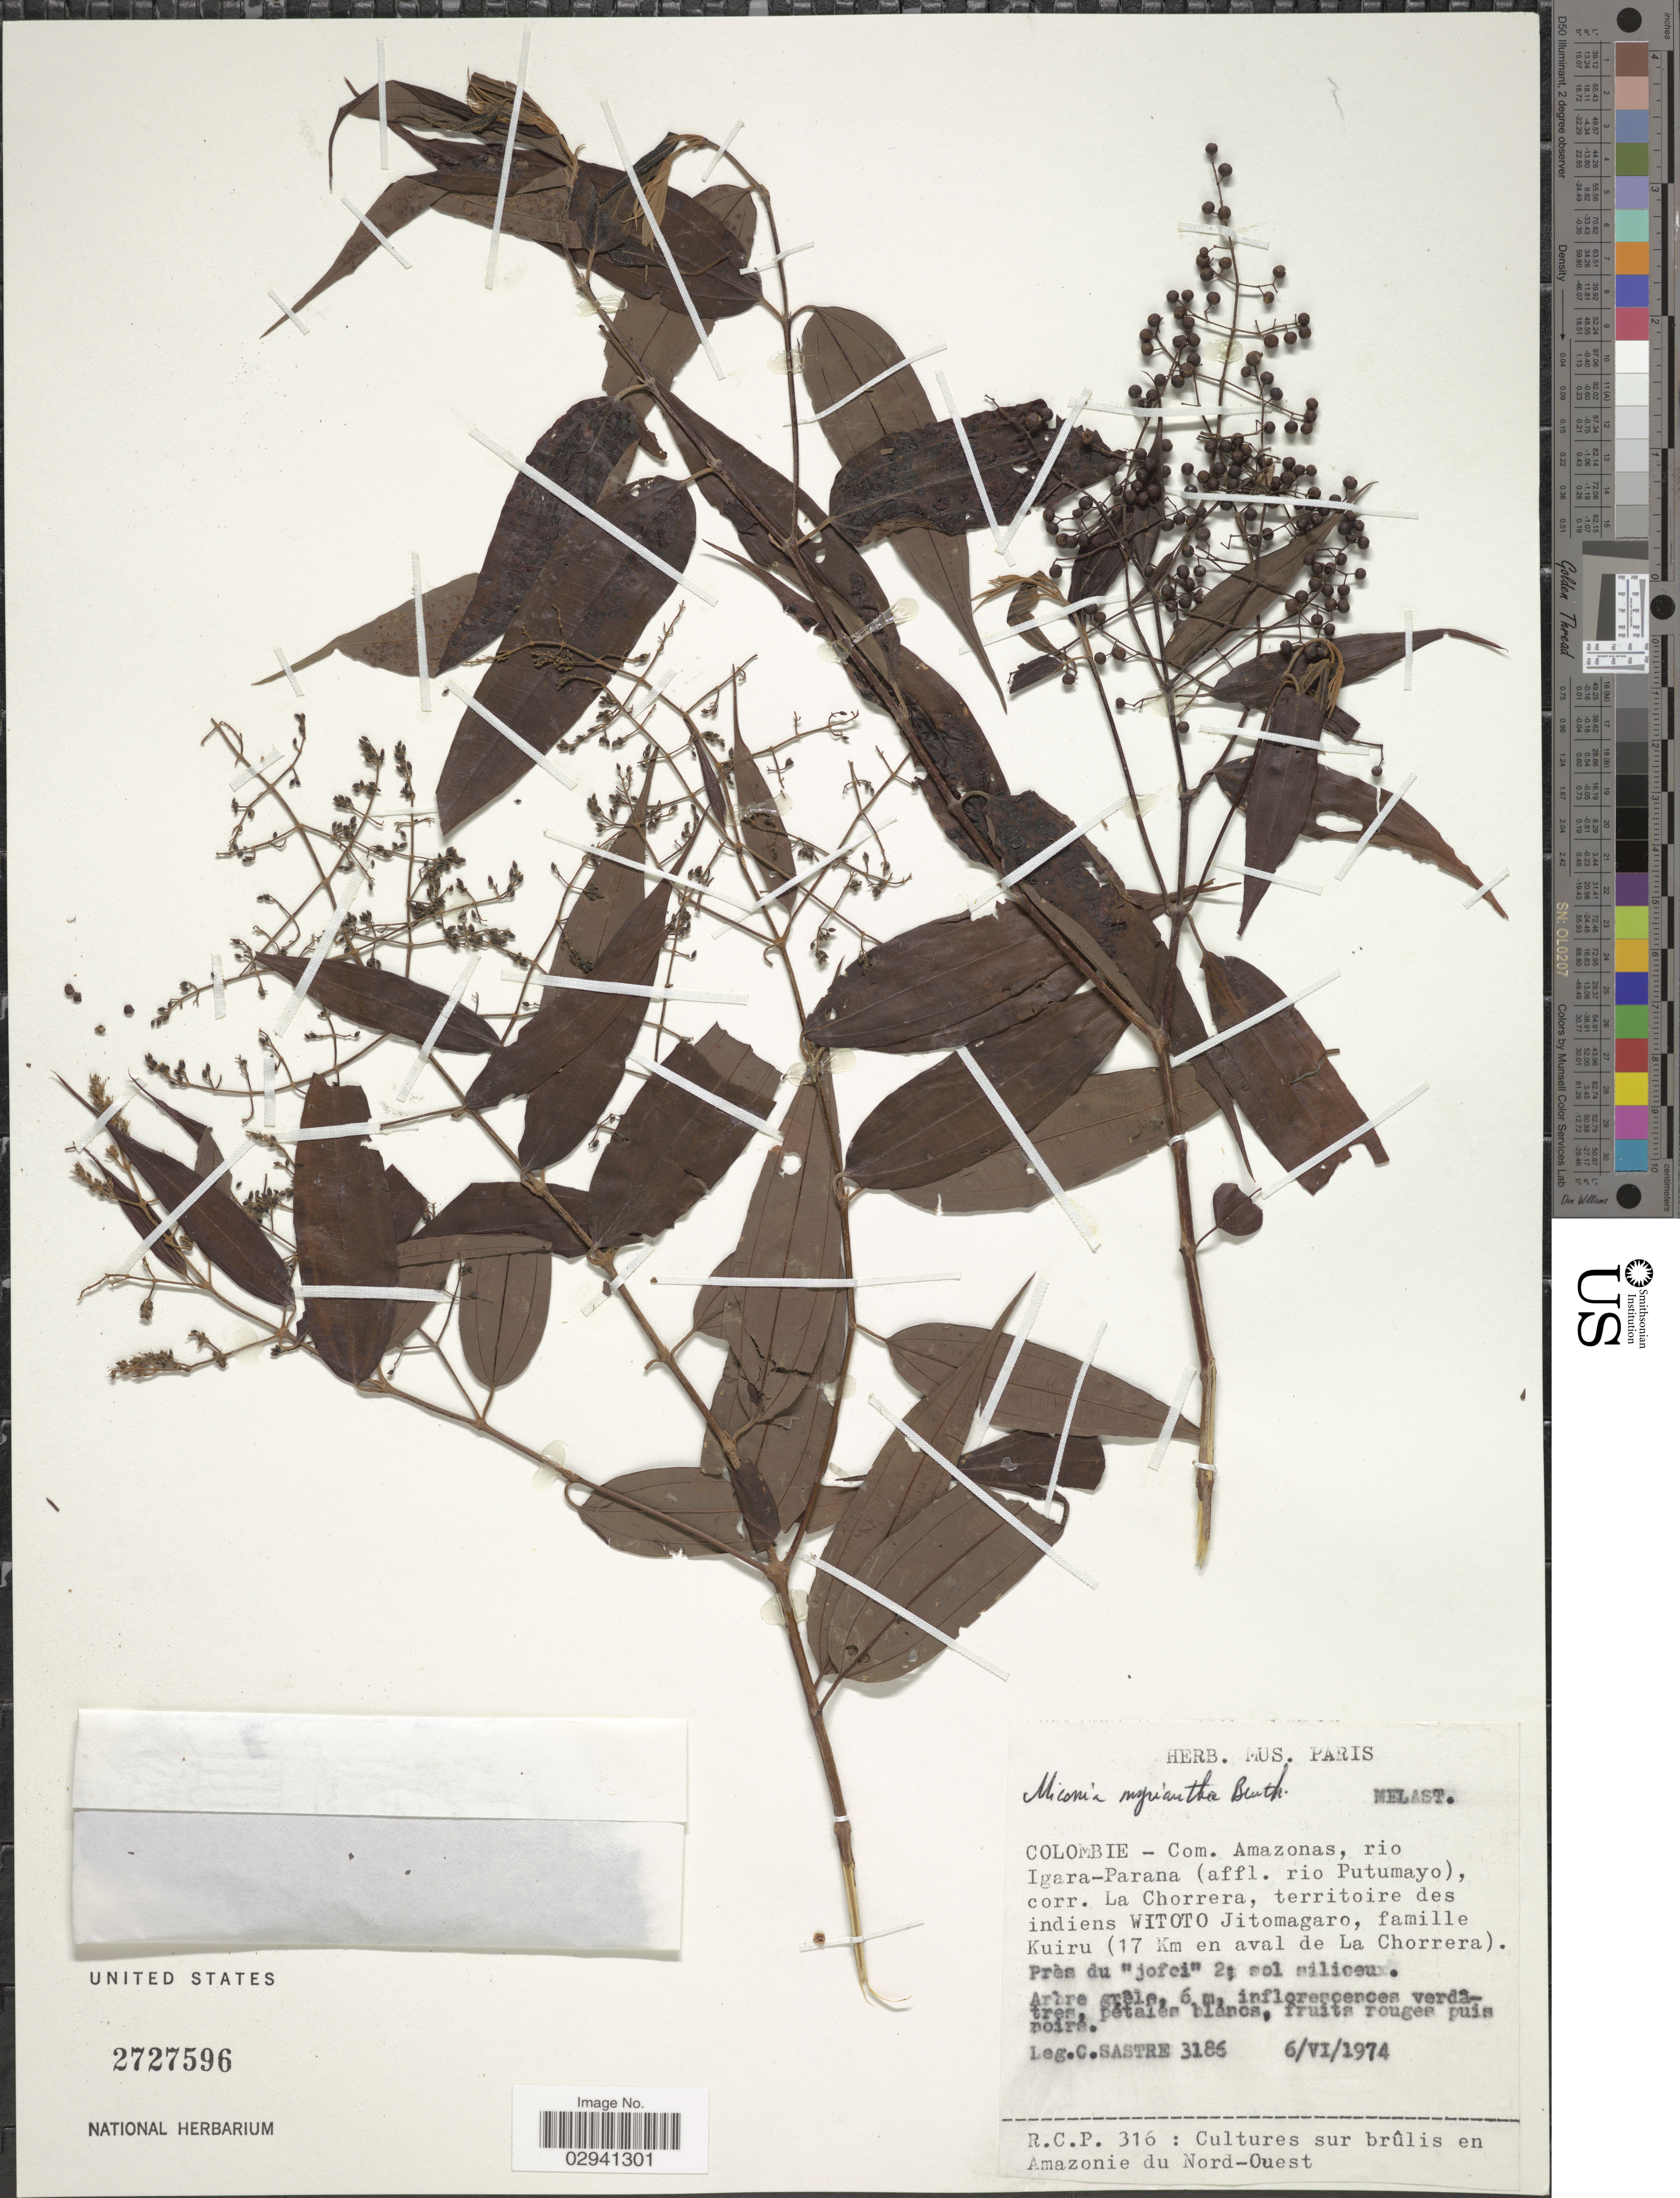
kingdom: Plantae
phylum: Tracheophyta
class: Magnoliopsida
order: Myrtales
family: Melastomataceae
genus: Miconia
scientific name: Miconia myriantha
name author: Benth.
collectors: C. Sastre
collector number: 3186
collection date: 1974-06-06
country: Colombia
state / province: Amazônas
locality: Com. Amazonas, rio Igara-Parana (affl. rio Putumayo), corr. La Chorrera, territoire des indiens Witoto Jitomagaro, famille Kuiru (17 Km en aval de La Chorrera).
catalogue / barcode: US 2727596